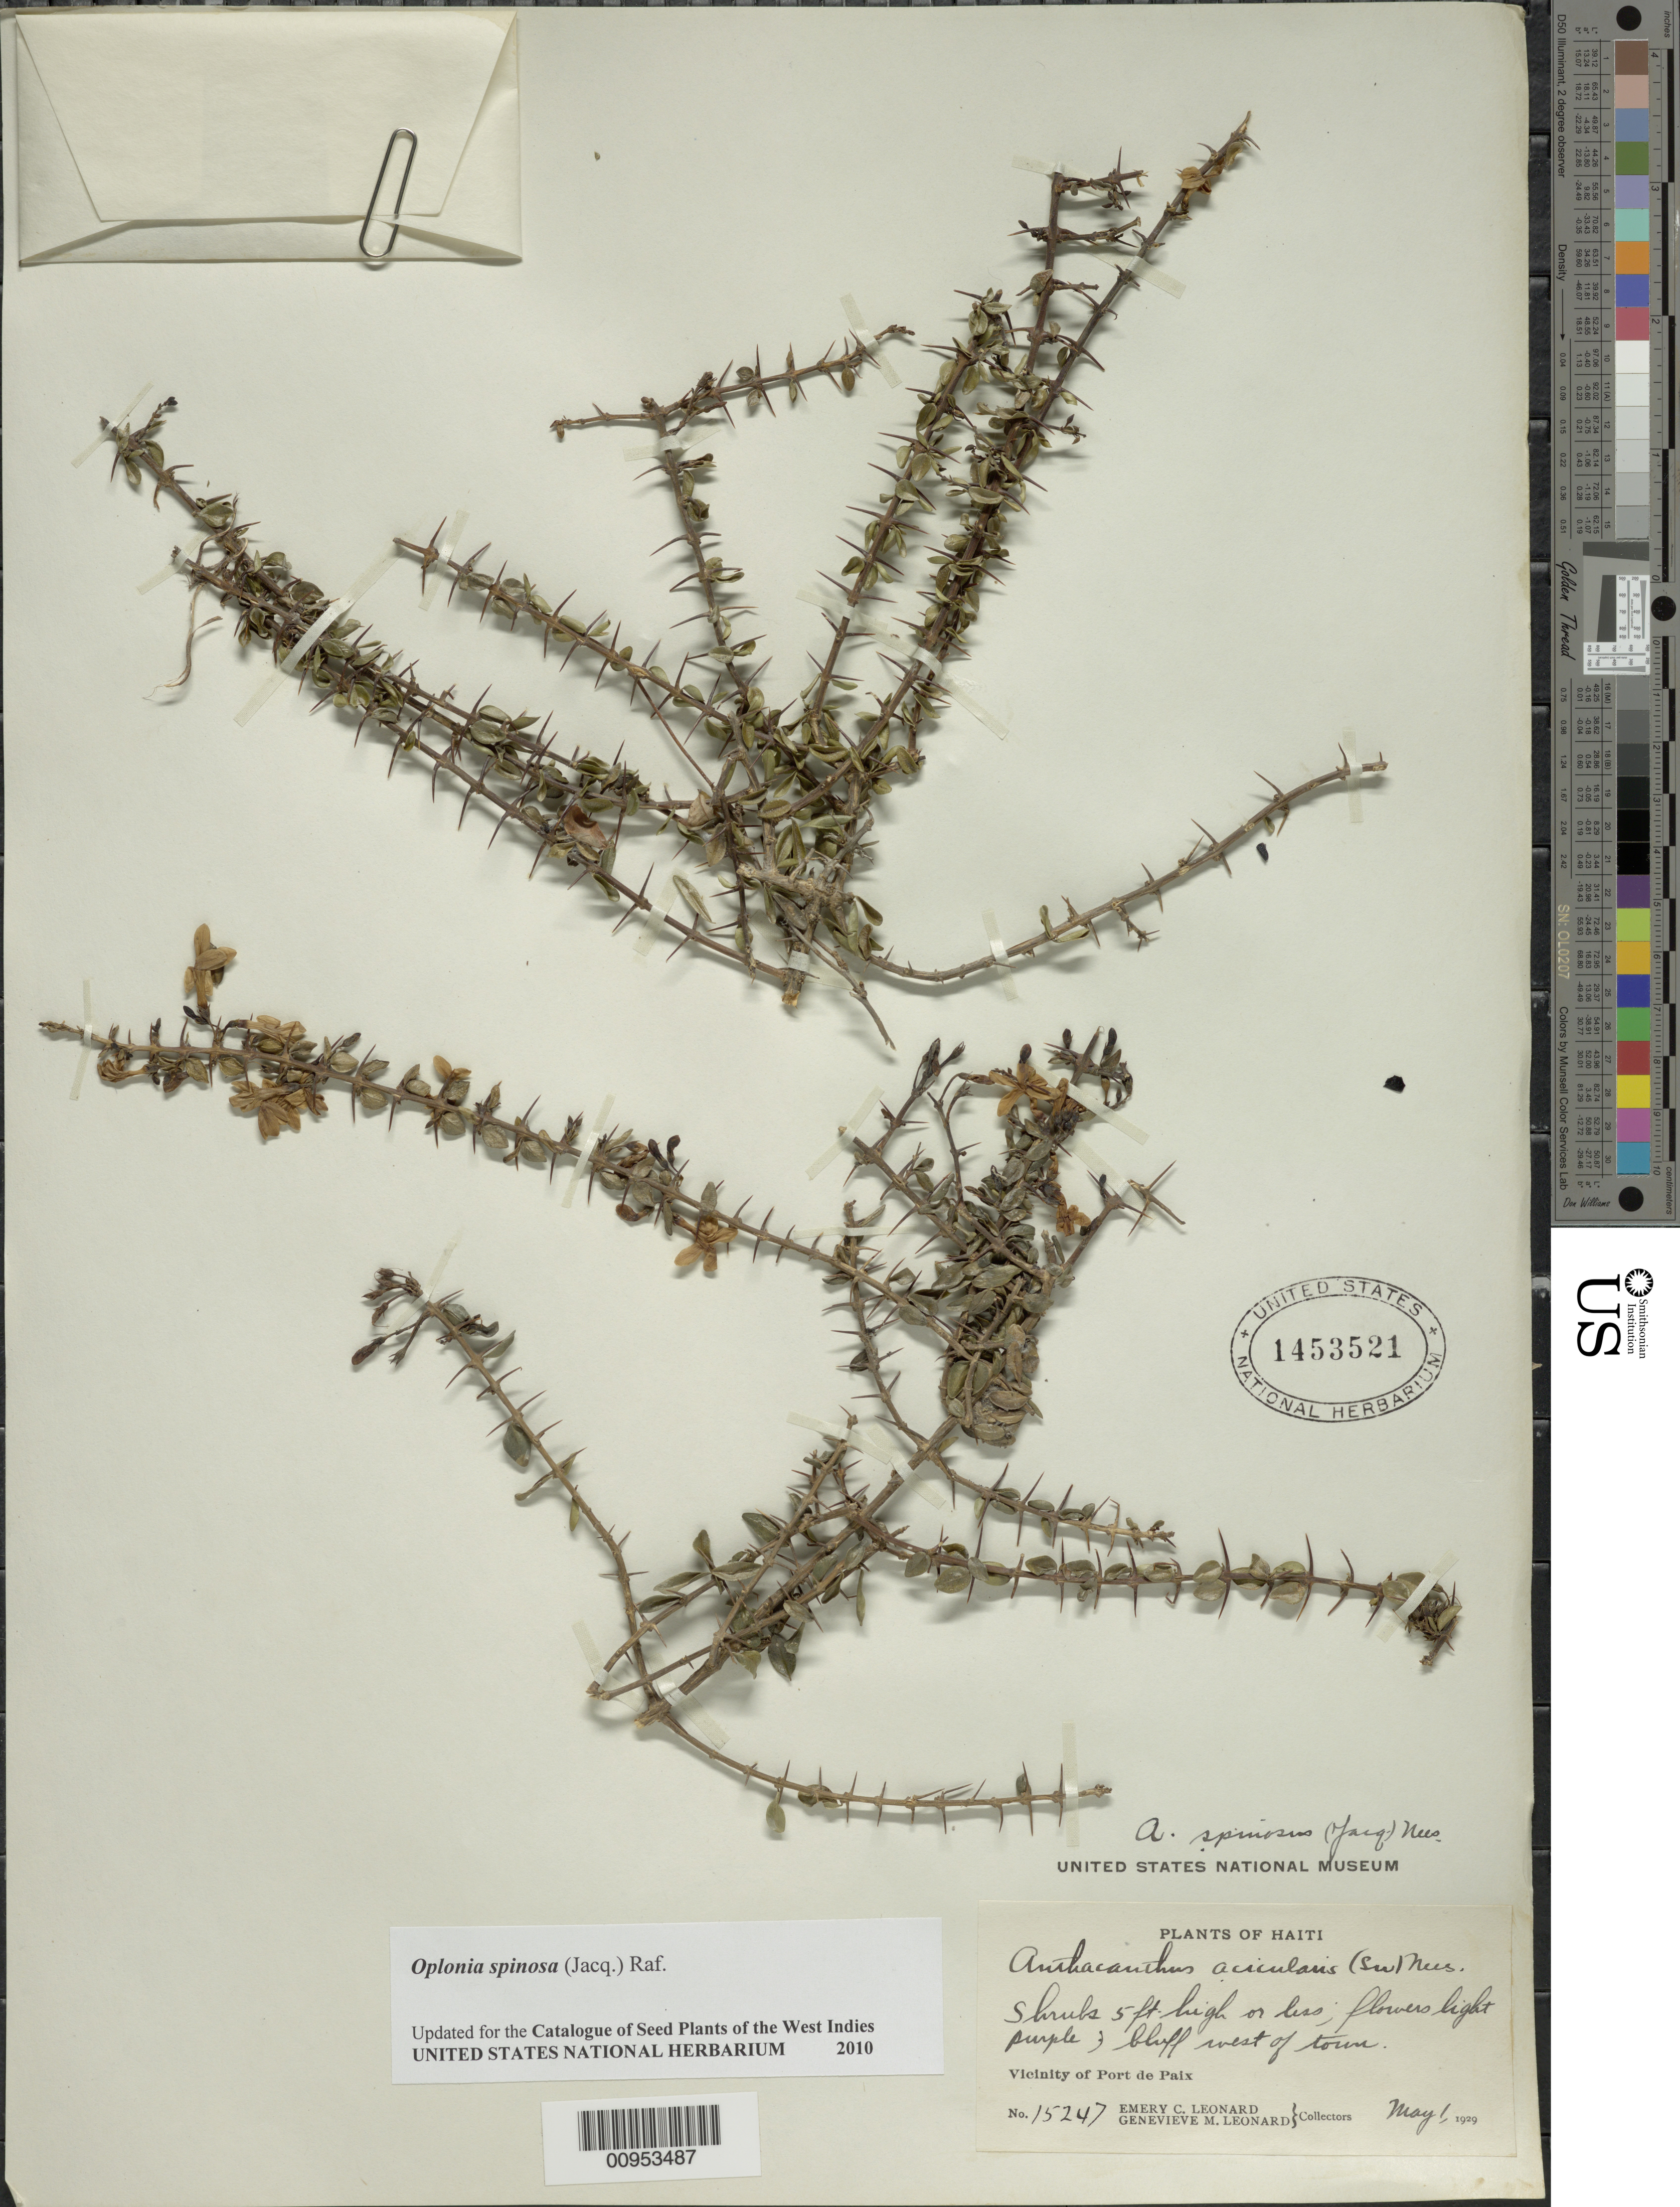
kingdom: Plantae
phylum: Tracheophyta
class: Magnoliopsida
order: Lamiales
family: Acanthaceae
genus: Oplonia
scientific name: Oplonia spinosa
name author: Raf.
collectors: E. C. Leonard & G. M. Leonard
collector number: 15247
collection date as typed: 01 May 1929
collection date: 1929-05-01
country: Haiti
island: Hispaniola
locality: Vicinity of Port de Paix, bluff west of town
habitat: Bluff west of town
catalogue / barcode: US 1453521